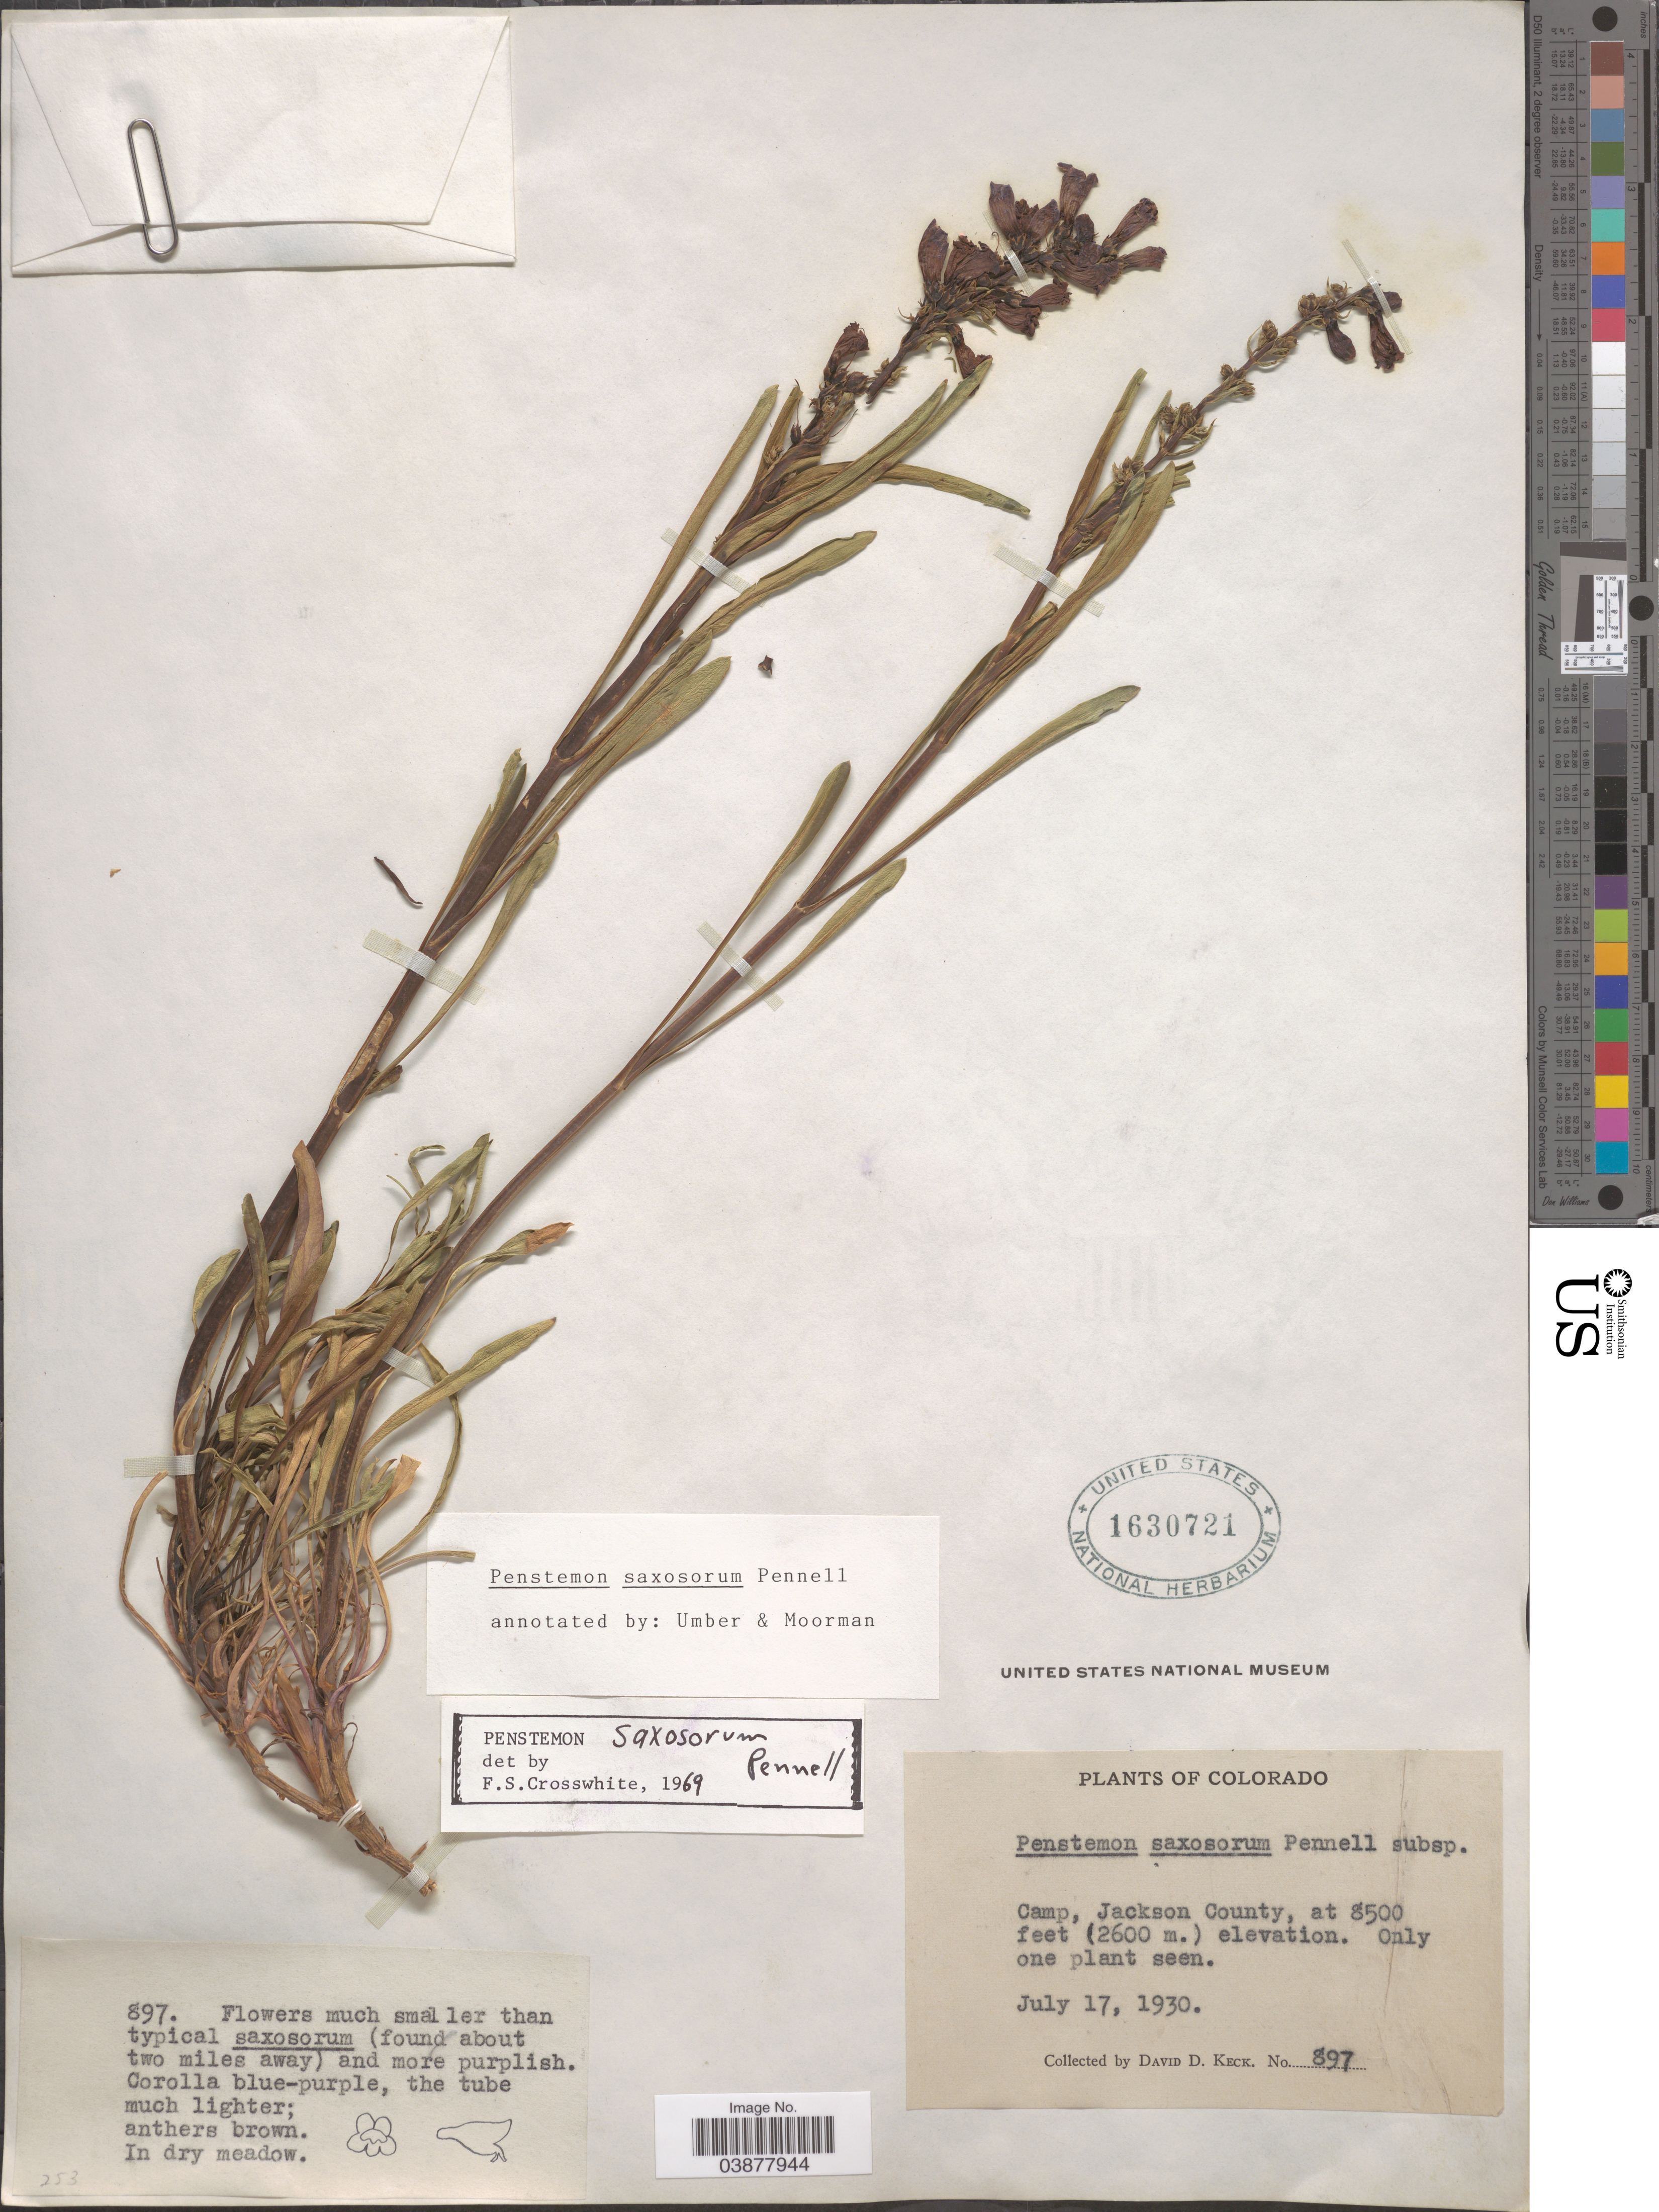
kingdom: Plantae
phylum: Tracheophyta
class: Magnoliopsida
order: Lamiales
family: Plantaginaceae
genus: Penstemon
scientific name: Penstemon saxosorum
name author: Pennell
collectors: D. D. Keck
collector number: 897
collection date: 1930-07-17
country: United States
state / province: Colorado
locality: Camp, Jackson County.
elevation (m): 2591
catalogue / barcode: US 1630721